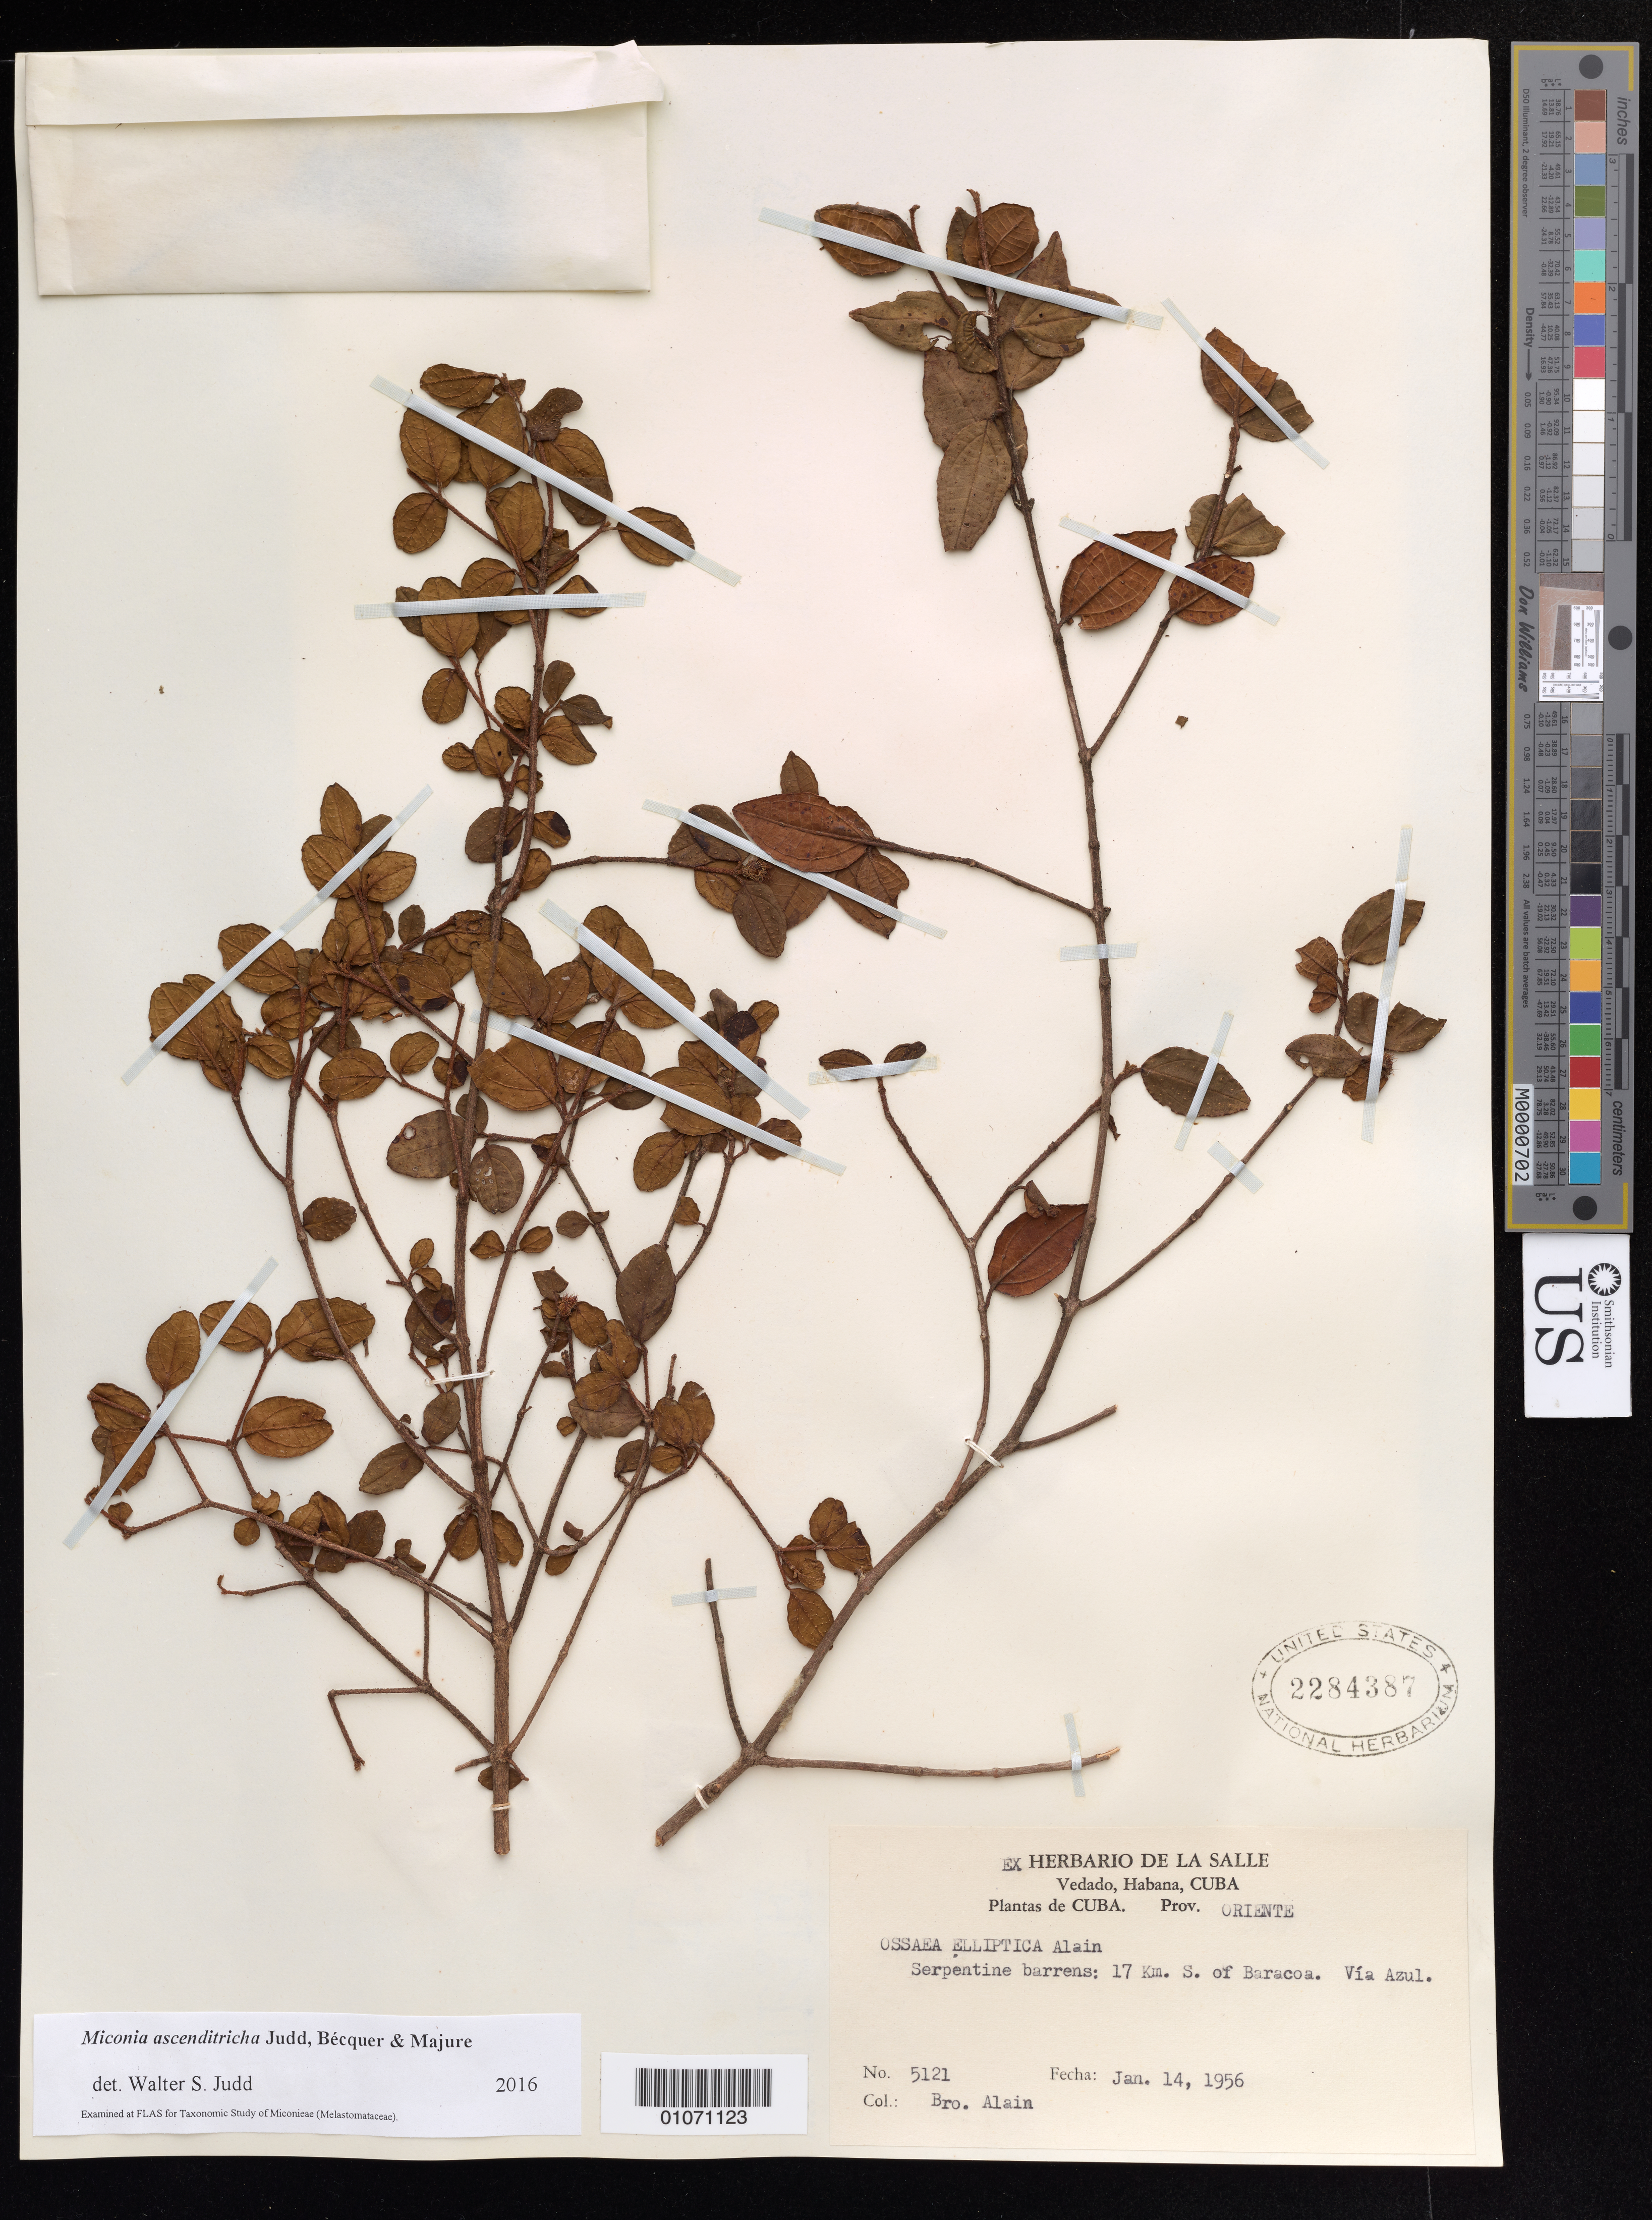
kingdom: Plantae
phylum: Tracheophyta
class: Magnoliopsida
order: Myrtales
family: Melastomataceae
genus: Miconia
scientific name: Miconia ascenditricha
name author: Judd et al.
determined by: Judd, Walter S.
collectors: A. H. Liogier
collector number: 5121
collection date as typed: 14 Jan 1956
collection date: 1956-01-14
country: Cuba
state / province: Guantanamo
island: Cuba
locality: Baracoa, 17 km S; Via Azul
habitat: Serpentine barrens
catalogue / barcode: US 2284387